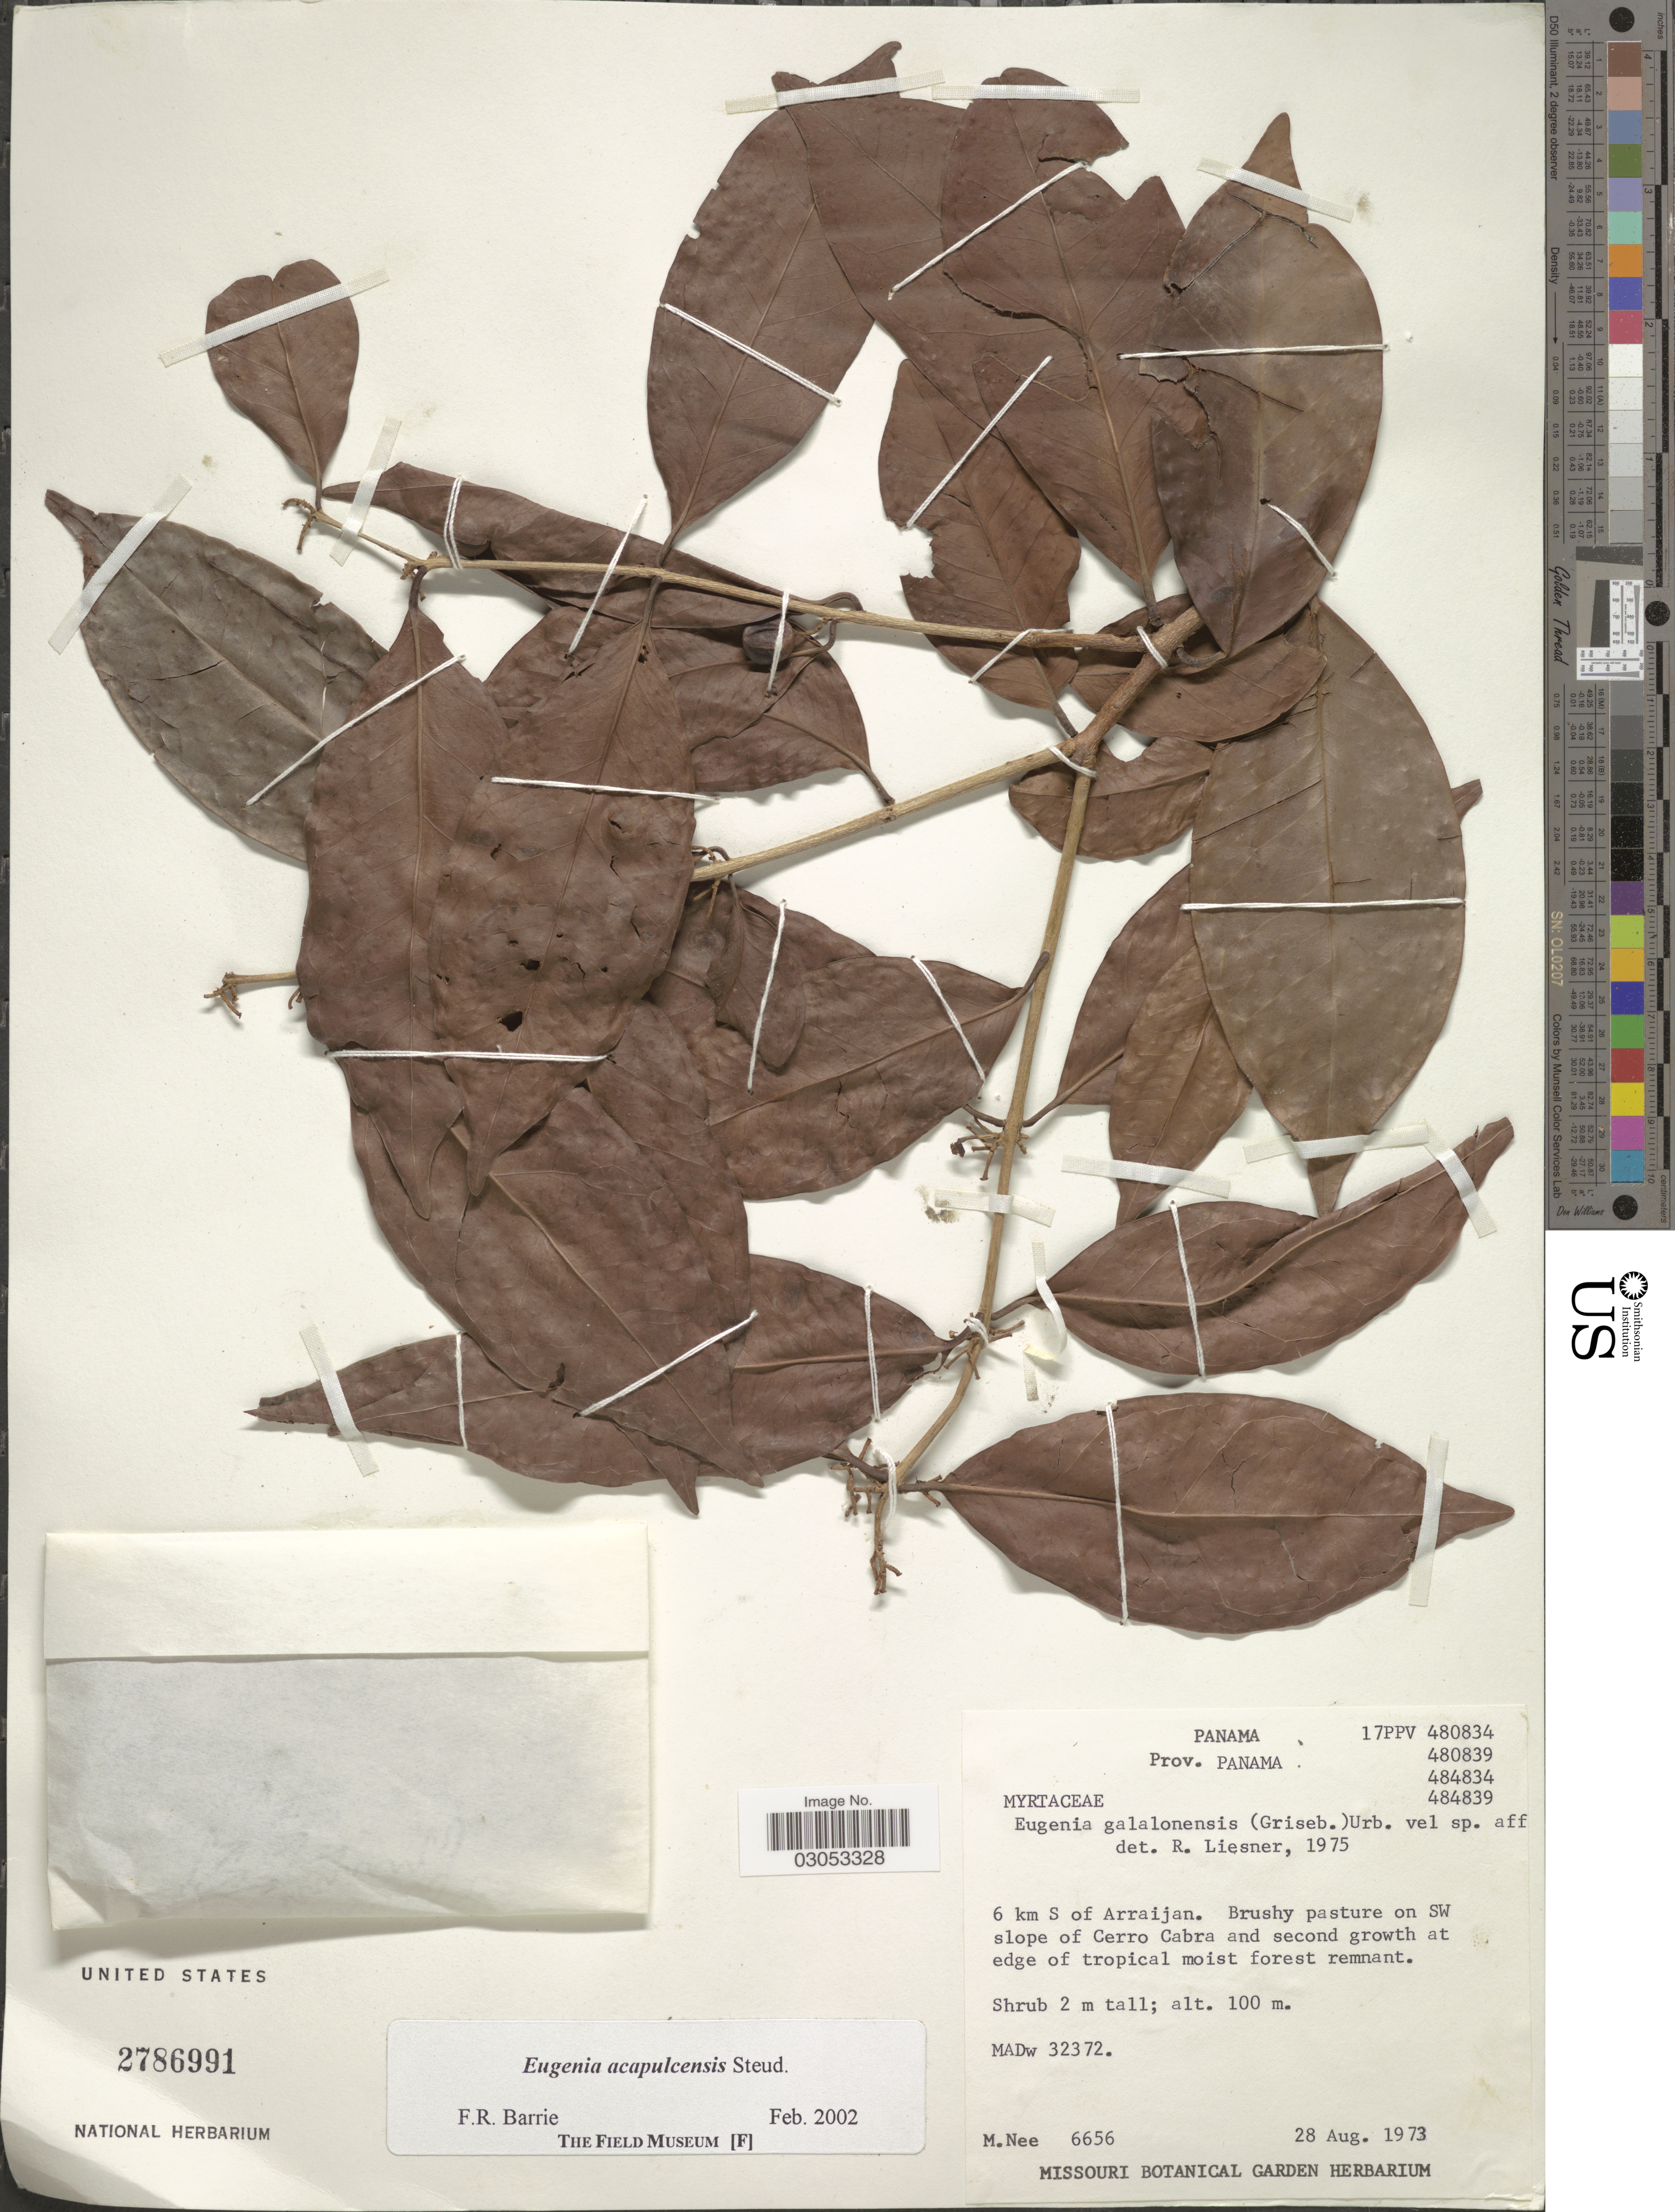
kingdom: Plantae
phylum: Tracheophyta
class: Magnoliopsida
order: Myrtales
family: Myrtaceae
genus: Eugenia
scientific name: Eugenia acapulcensis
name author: Steud.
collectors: M. Nee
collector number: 6656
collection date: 1973-08-28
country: Panama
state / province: Panamá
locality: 6 km S of Arraijan. Brushy pasture on SW slope of Cerro Cabra.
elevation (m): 100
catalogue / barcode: US 2786991